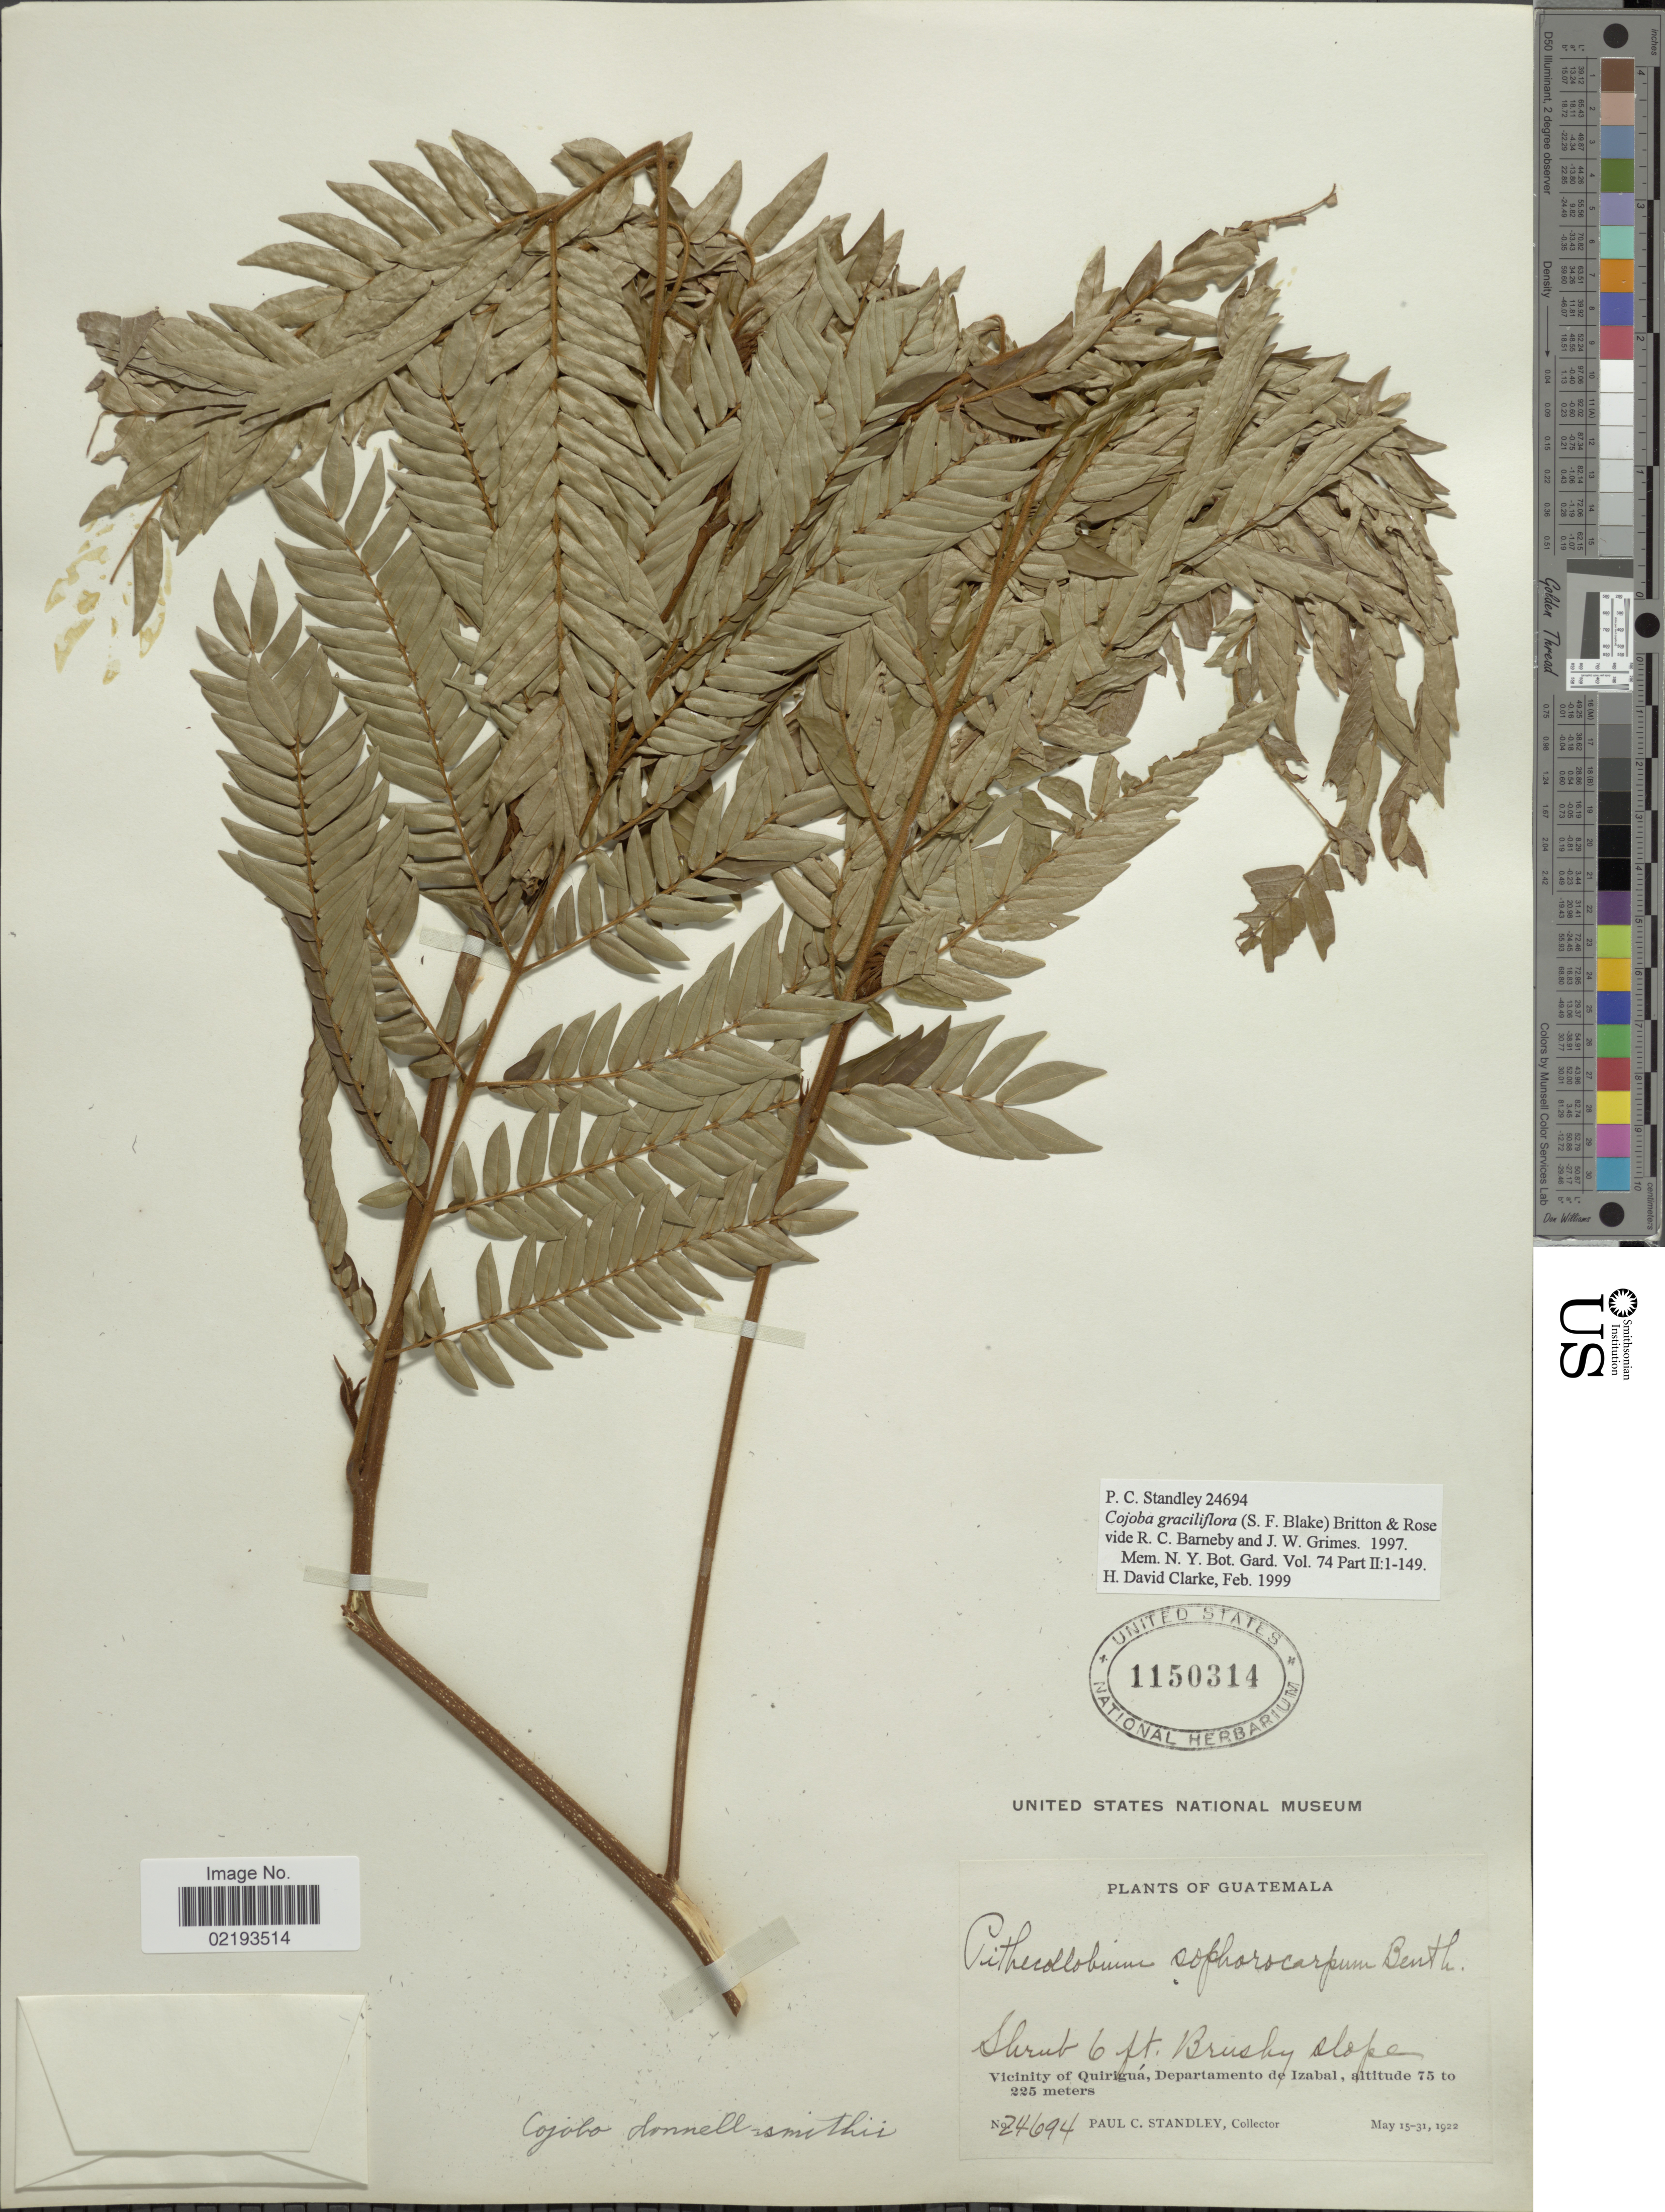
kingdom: Plantae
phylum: Tracheophyta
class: Magnoliopsida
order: Fabales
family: Fabaceae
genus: Cojoba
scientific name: Cojoba graciliflora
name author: (S.F. Blake) Britton & Rose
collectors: P. C. Standley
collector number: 24694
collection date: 1922-05-15/1922-05-31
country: Guatemala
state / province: Izabal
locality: Vicinity of Quiriguá, Departamento de Izabal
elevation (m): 75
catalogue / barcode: US 1150314